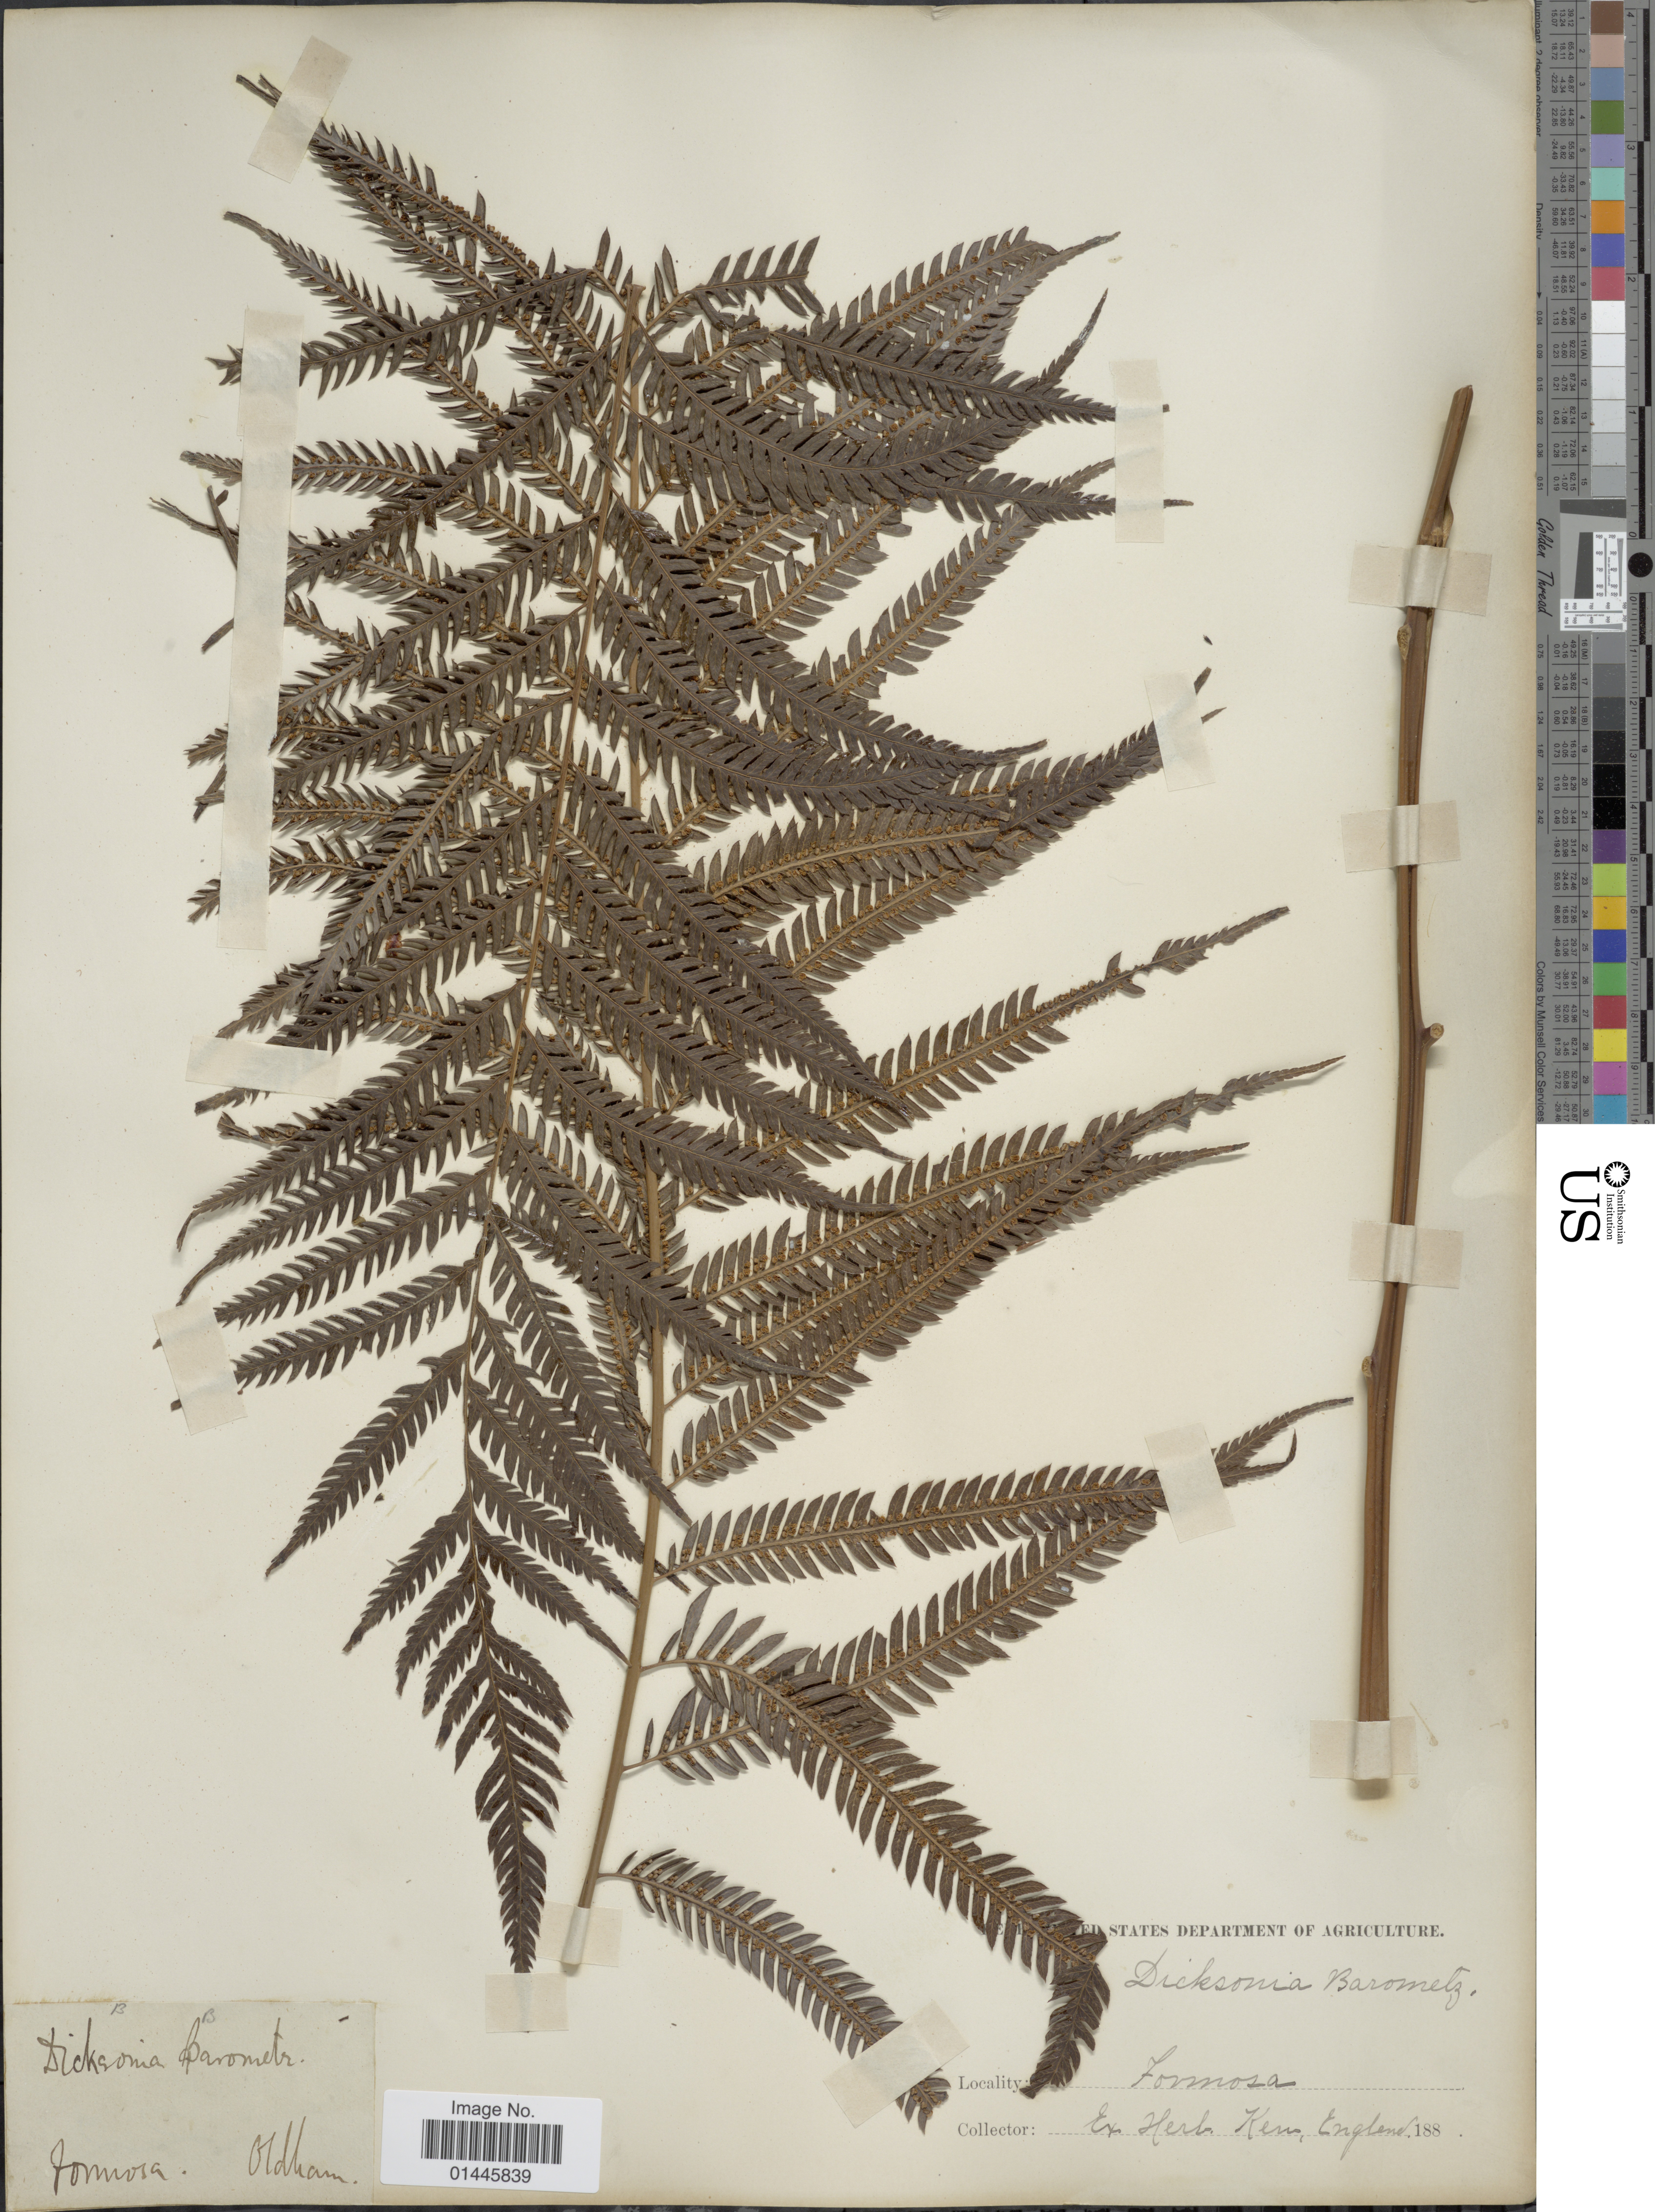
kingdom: Plantae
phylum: Tracheophyta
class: Polypodiopsida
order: Cyatheales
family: Cibotiaceae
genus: Cibotium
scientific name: Cibotium barometz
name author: (L.) J. Sm.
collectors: Oldham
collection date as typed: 188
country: Taiwan